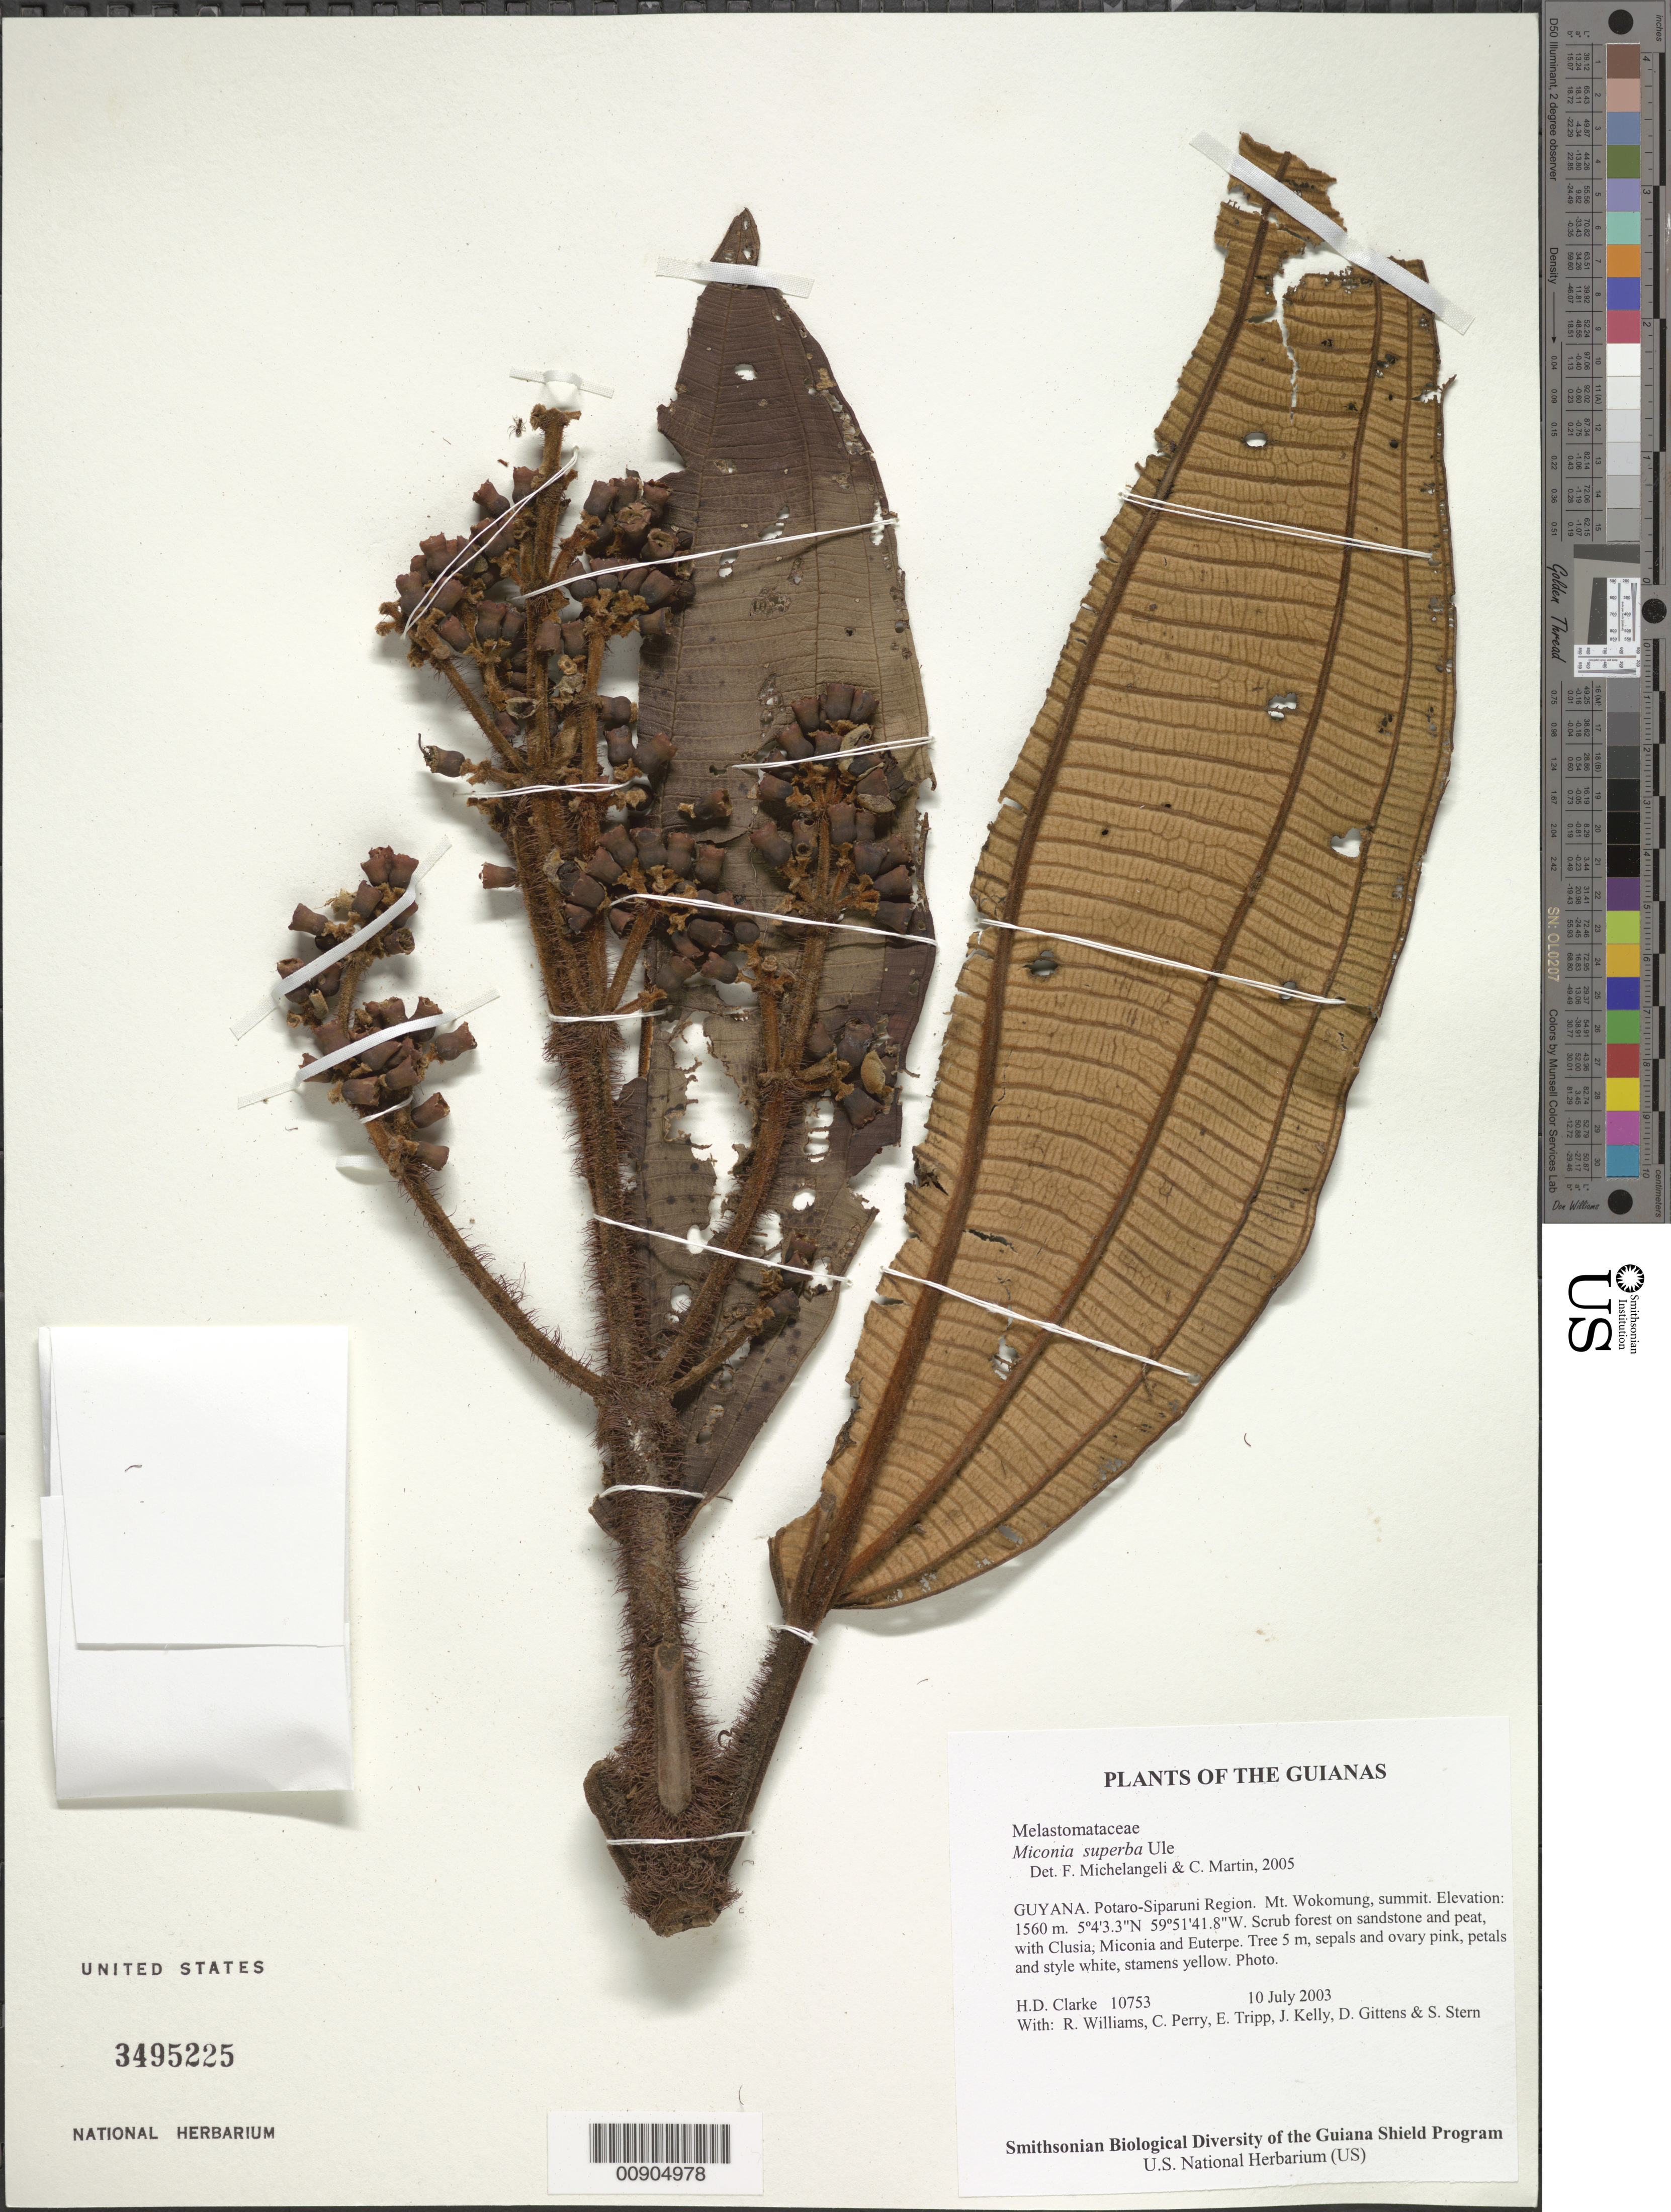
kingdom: Plantae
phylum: Tracheophyta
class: Magnoliopsida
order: Myrtales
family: Melastomataceae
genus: Miconia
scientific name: Miconia superba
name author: Ule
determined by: Michelangeli, F. A.; Martin, C.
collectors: H. D. Clarke, R. Williams, C. Perry, E. Tripp, J. Kelly, D. Gittens & S. R. Stern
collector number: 10753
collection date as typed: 10 July 2003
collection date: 2003-07-10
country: Guyana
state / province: Potaro-Siparuni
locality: Mt. Wokomung, summit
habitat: Scrub forest on sandstone and peat, with Clusia, Miconia and Euterpe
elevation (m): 1560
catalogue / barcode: US 3495225